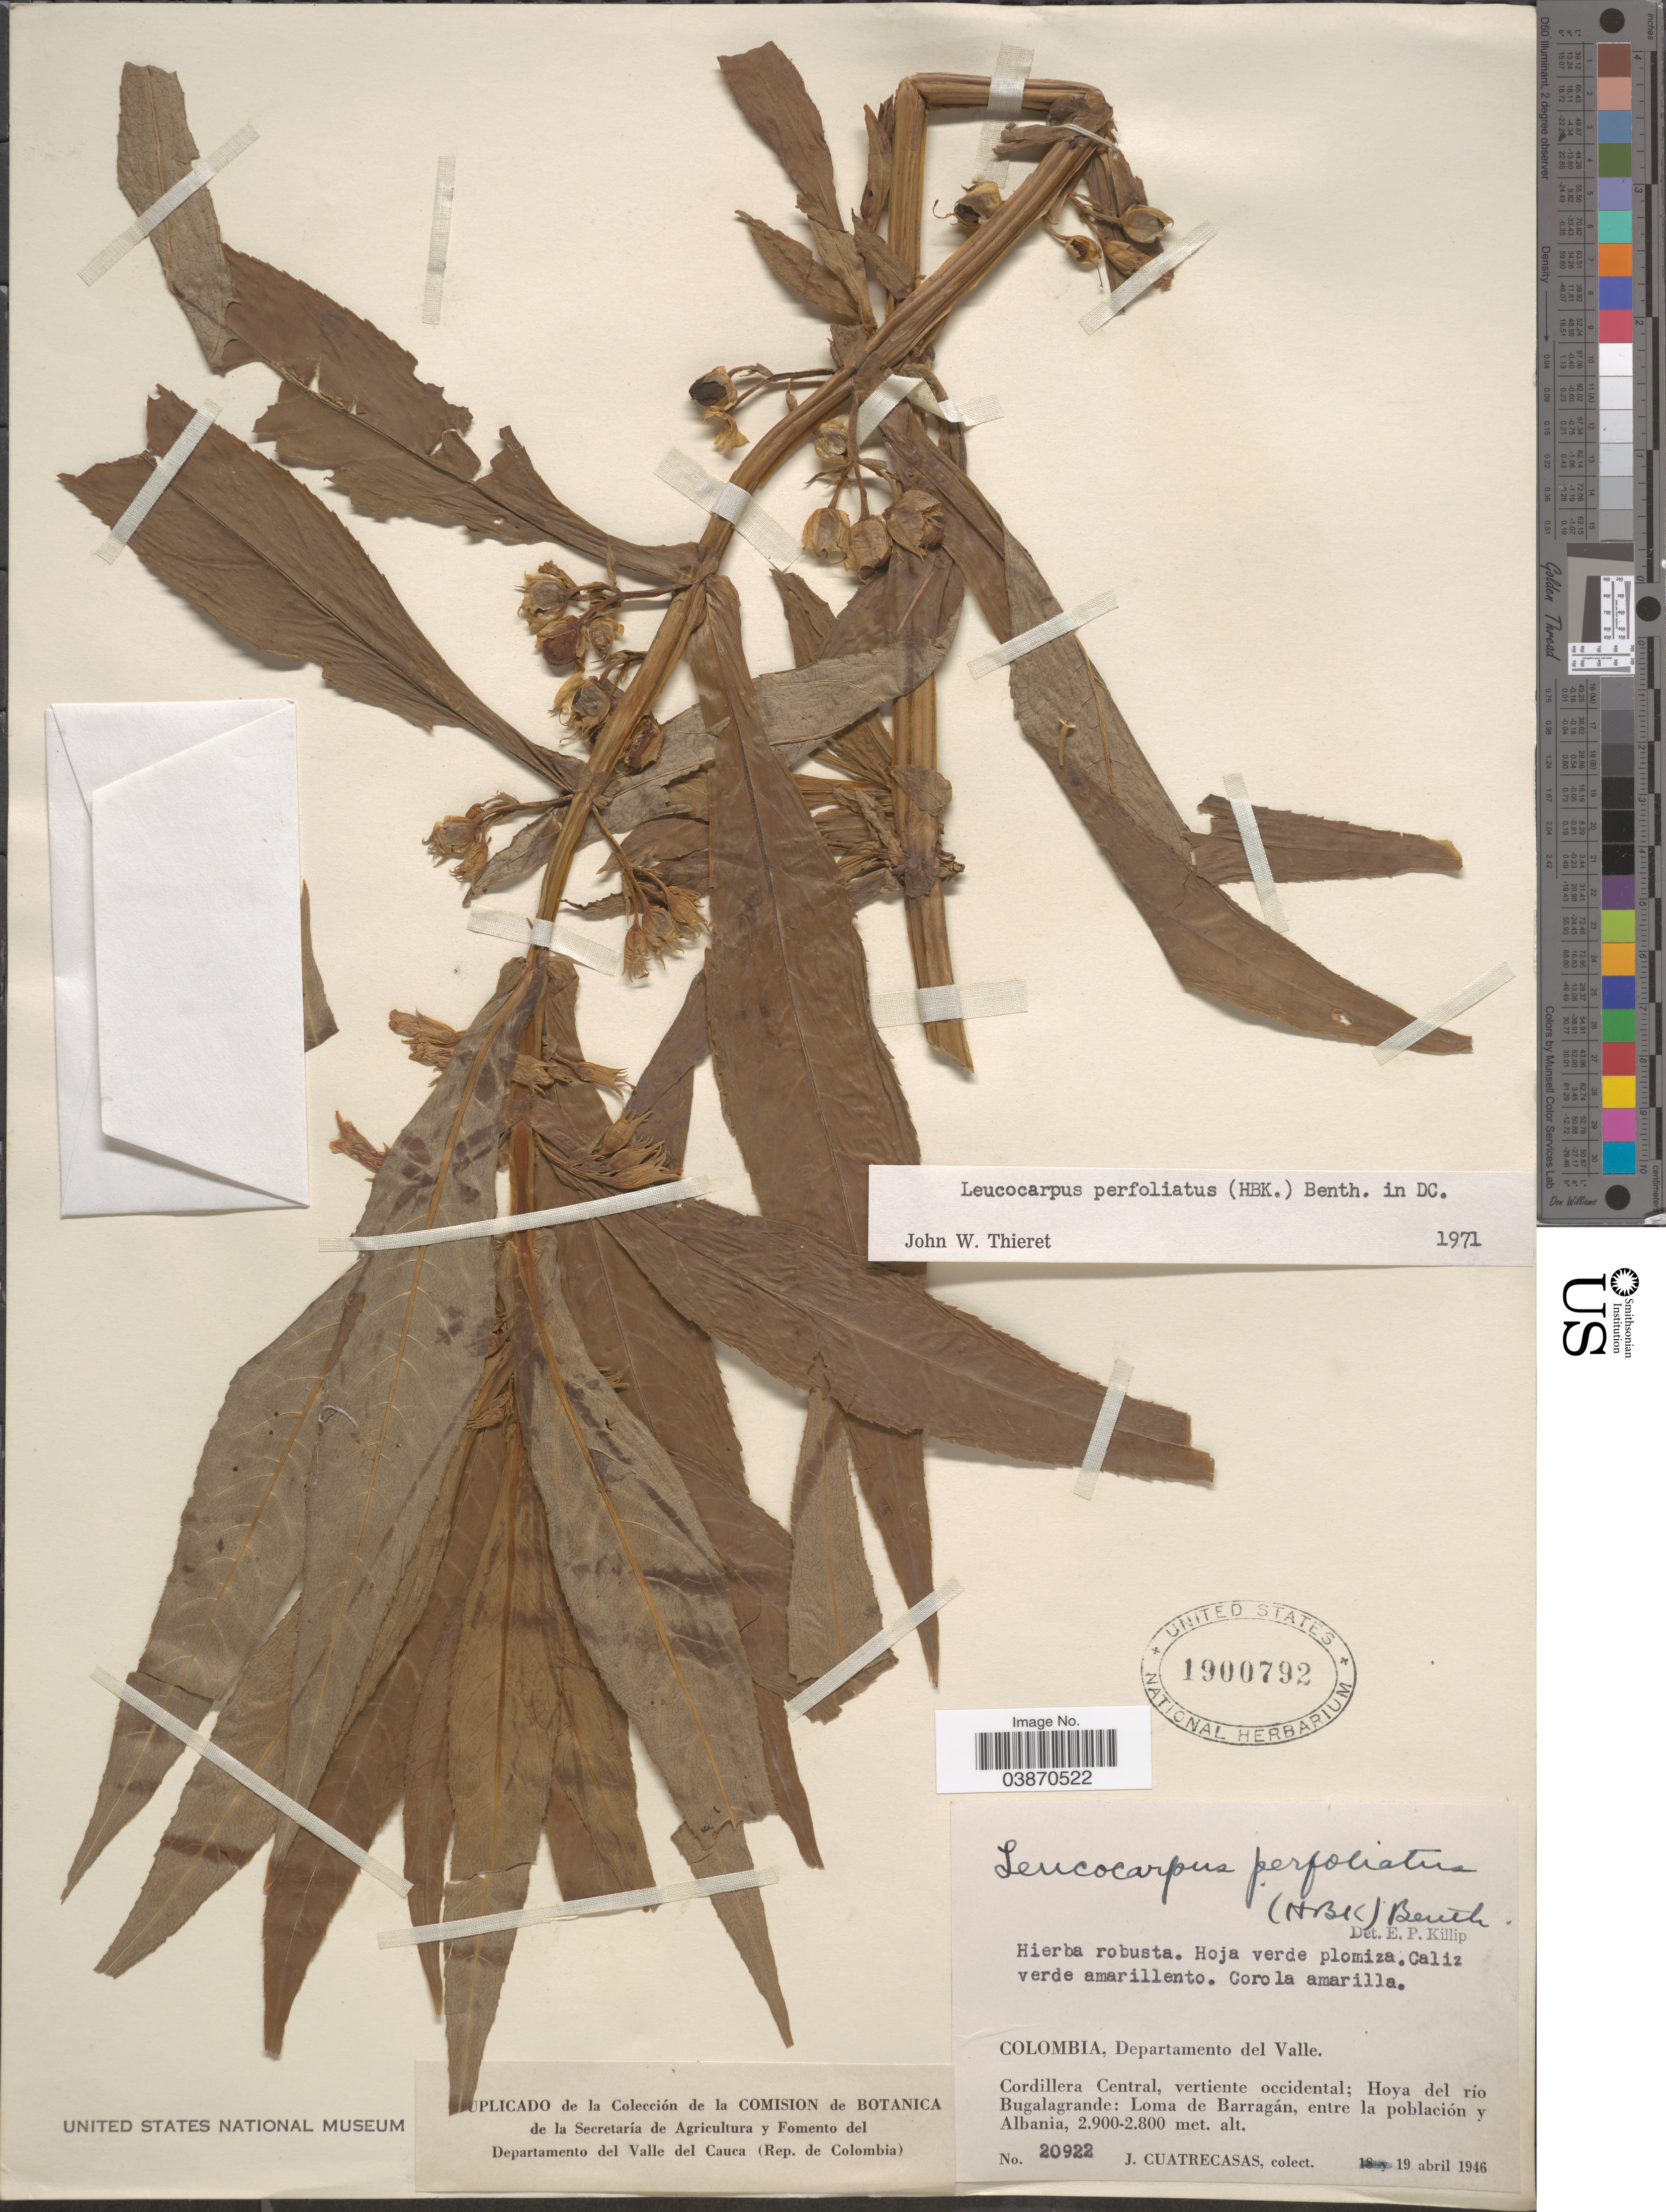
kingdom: Plantae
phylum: Tracheophyta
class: Magnoliopsida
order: Lamiales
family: Phrymaceae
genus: Leucocarpus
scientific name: Leucocarpus perfoliatus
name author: (Kunth) Benth.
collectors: J. Cuatrecasas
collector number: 20922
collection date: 1946-04-19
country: Colombia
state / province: Valle del Cauca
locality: Departamento del Valle. Cordillera Central, vertiente occidental; Hoya del río Bugalagrande: Loma de Barragán, entre la población y Albania.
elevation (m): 2800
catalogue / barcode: US 1900792